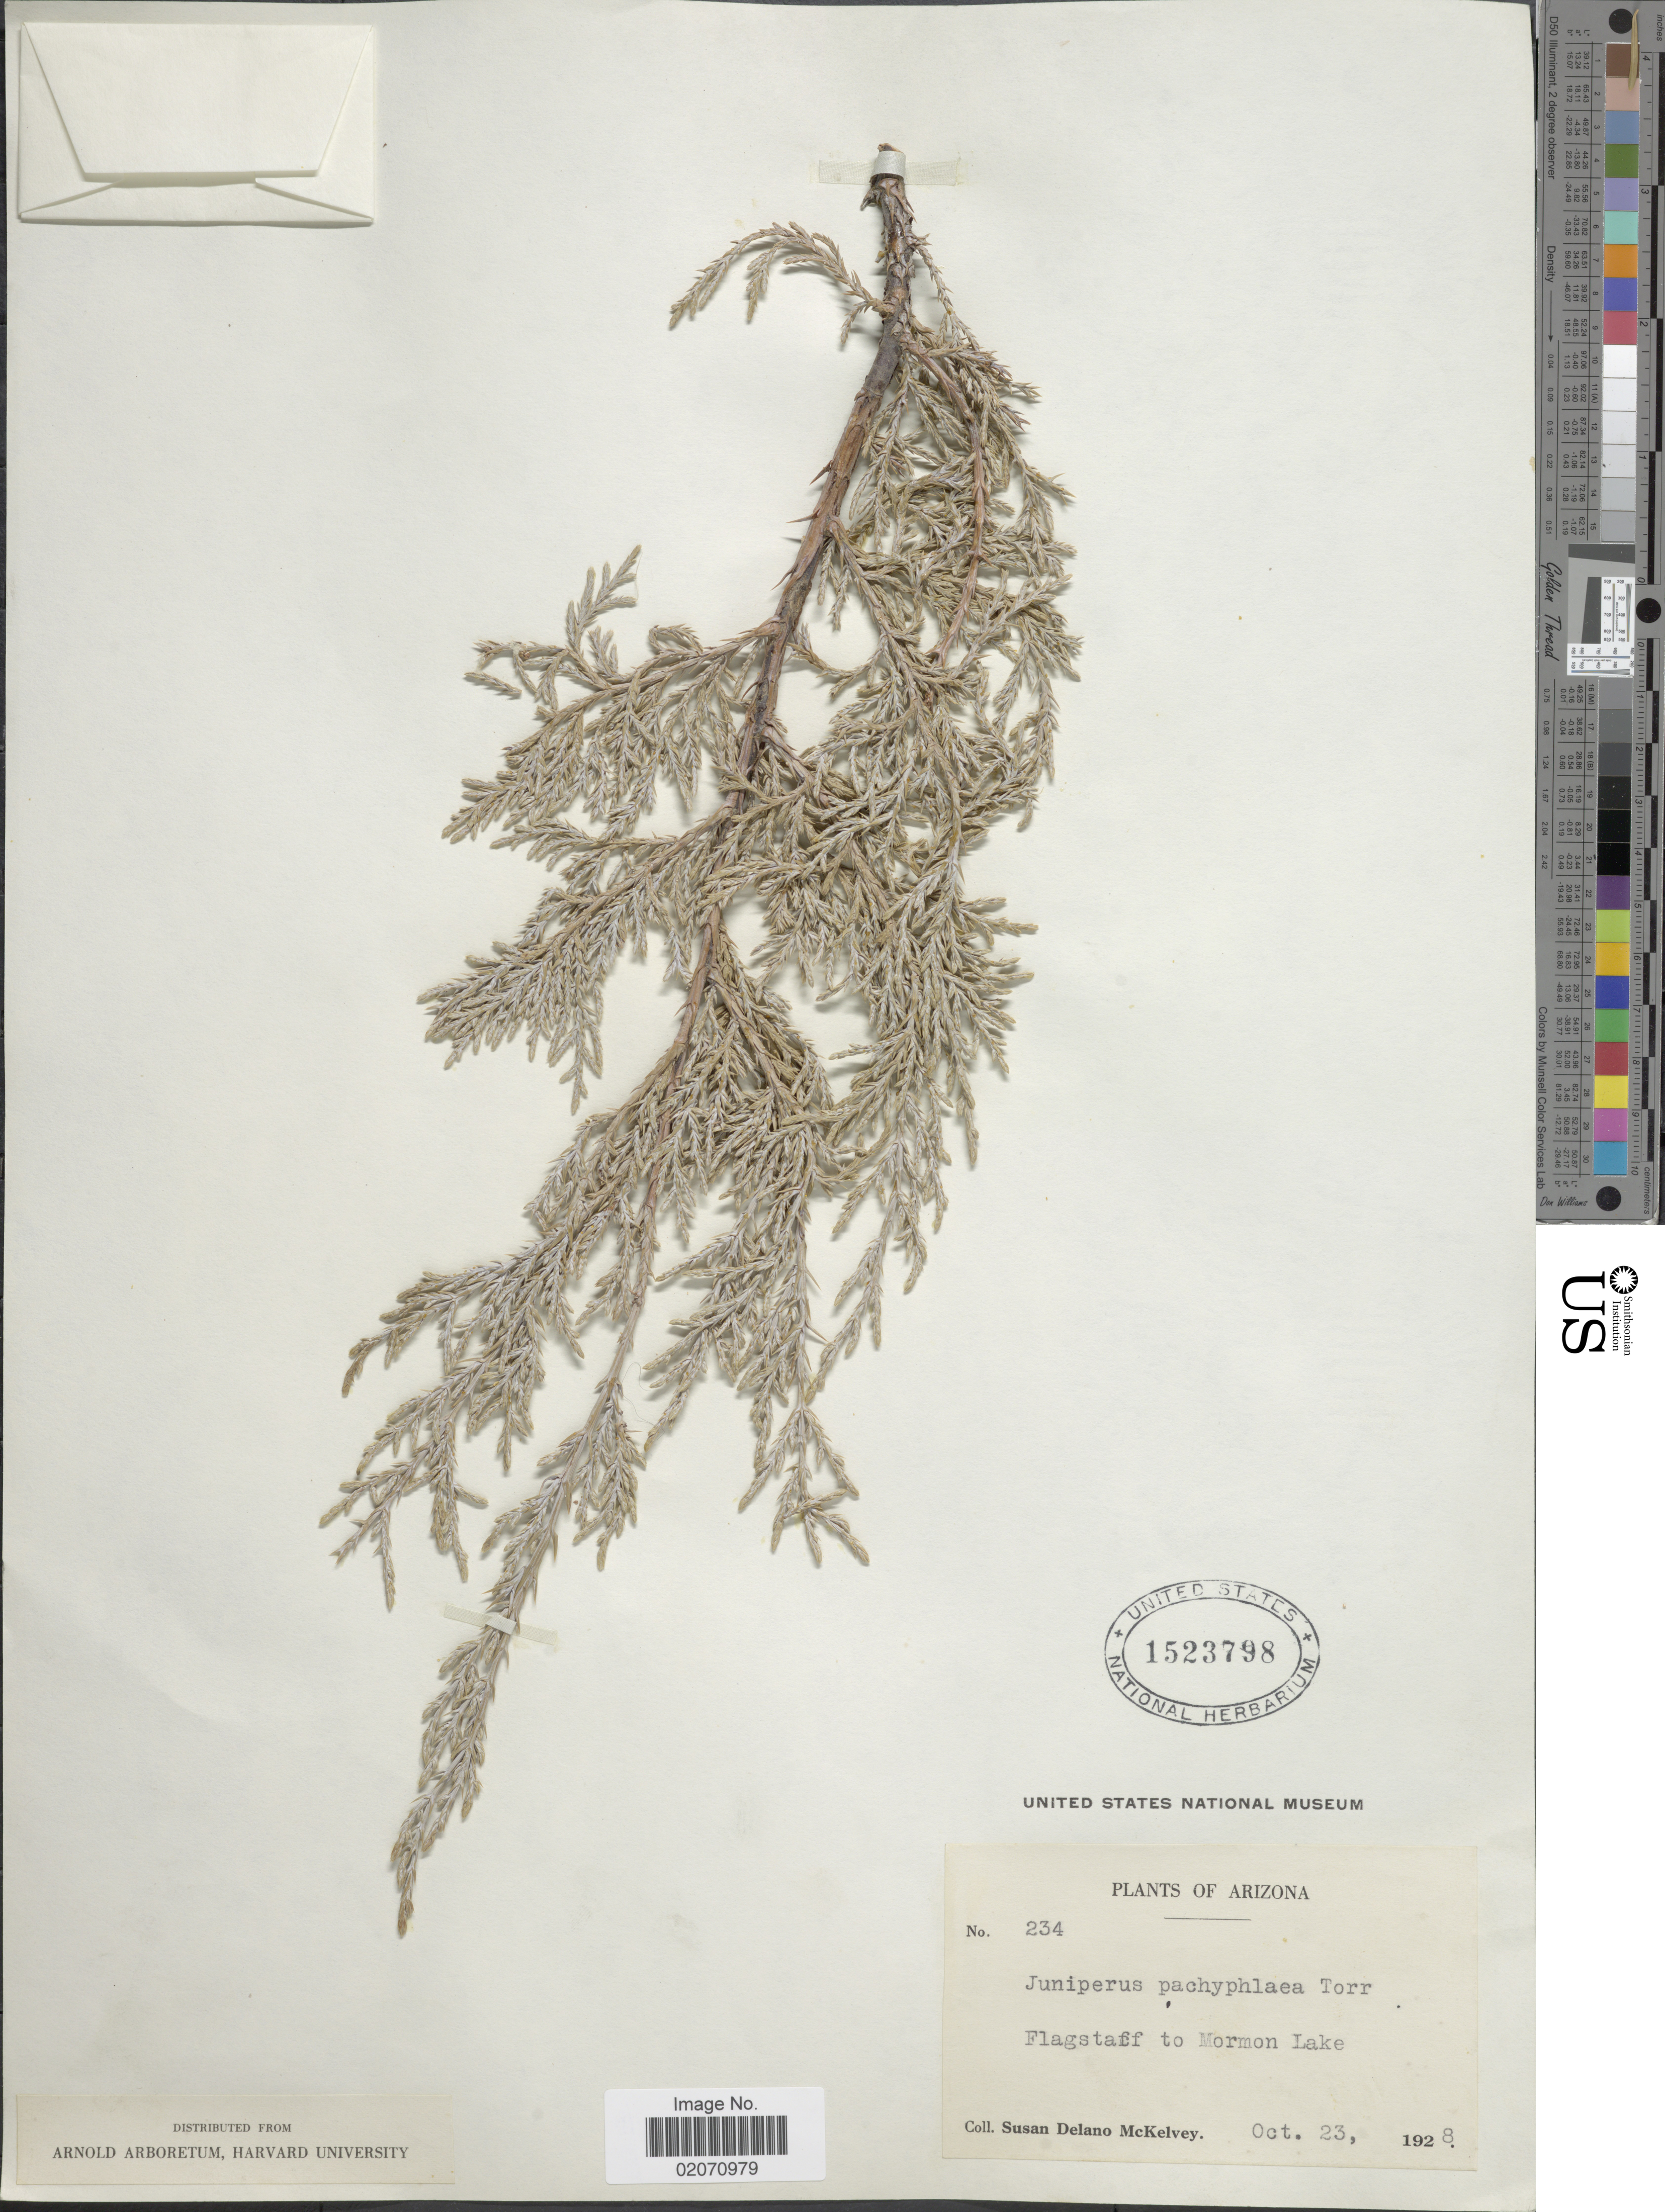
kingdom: Plantae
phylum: Tracheophyta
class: Pinopsida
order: Pinales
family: Cupressaceae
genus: Juniperus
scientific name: Juniperus deppeana var. pachyphlaea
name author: (Torr.) Martínez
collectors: S. A. McKelvey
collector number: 234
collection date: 1928-10-23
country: United States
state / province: Arizona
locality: Flagstaff to Mormon Lake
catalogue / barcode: US 1523798